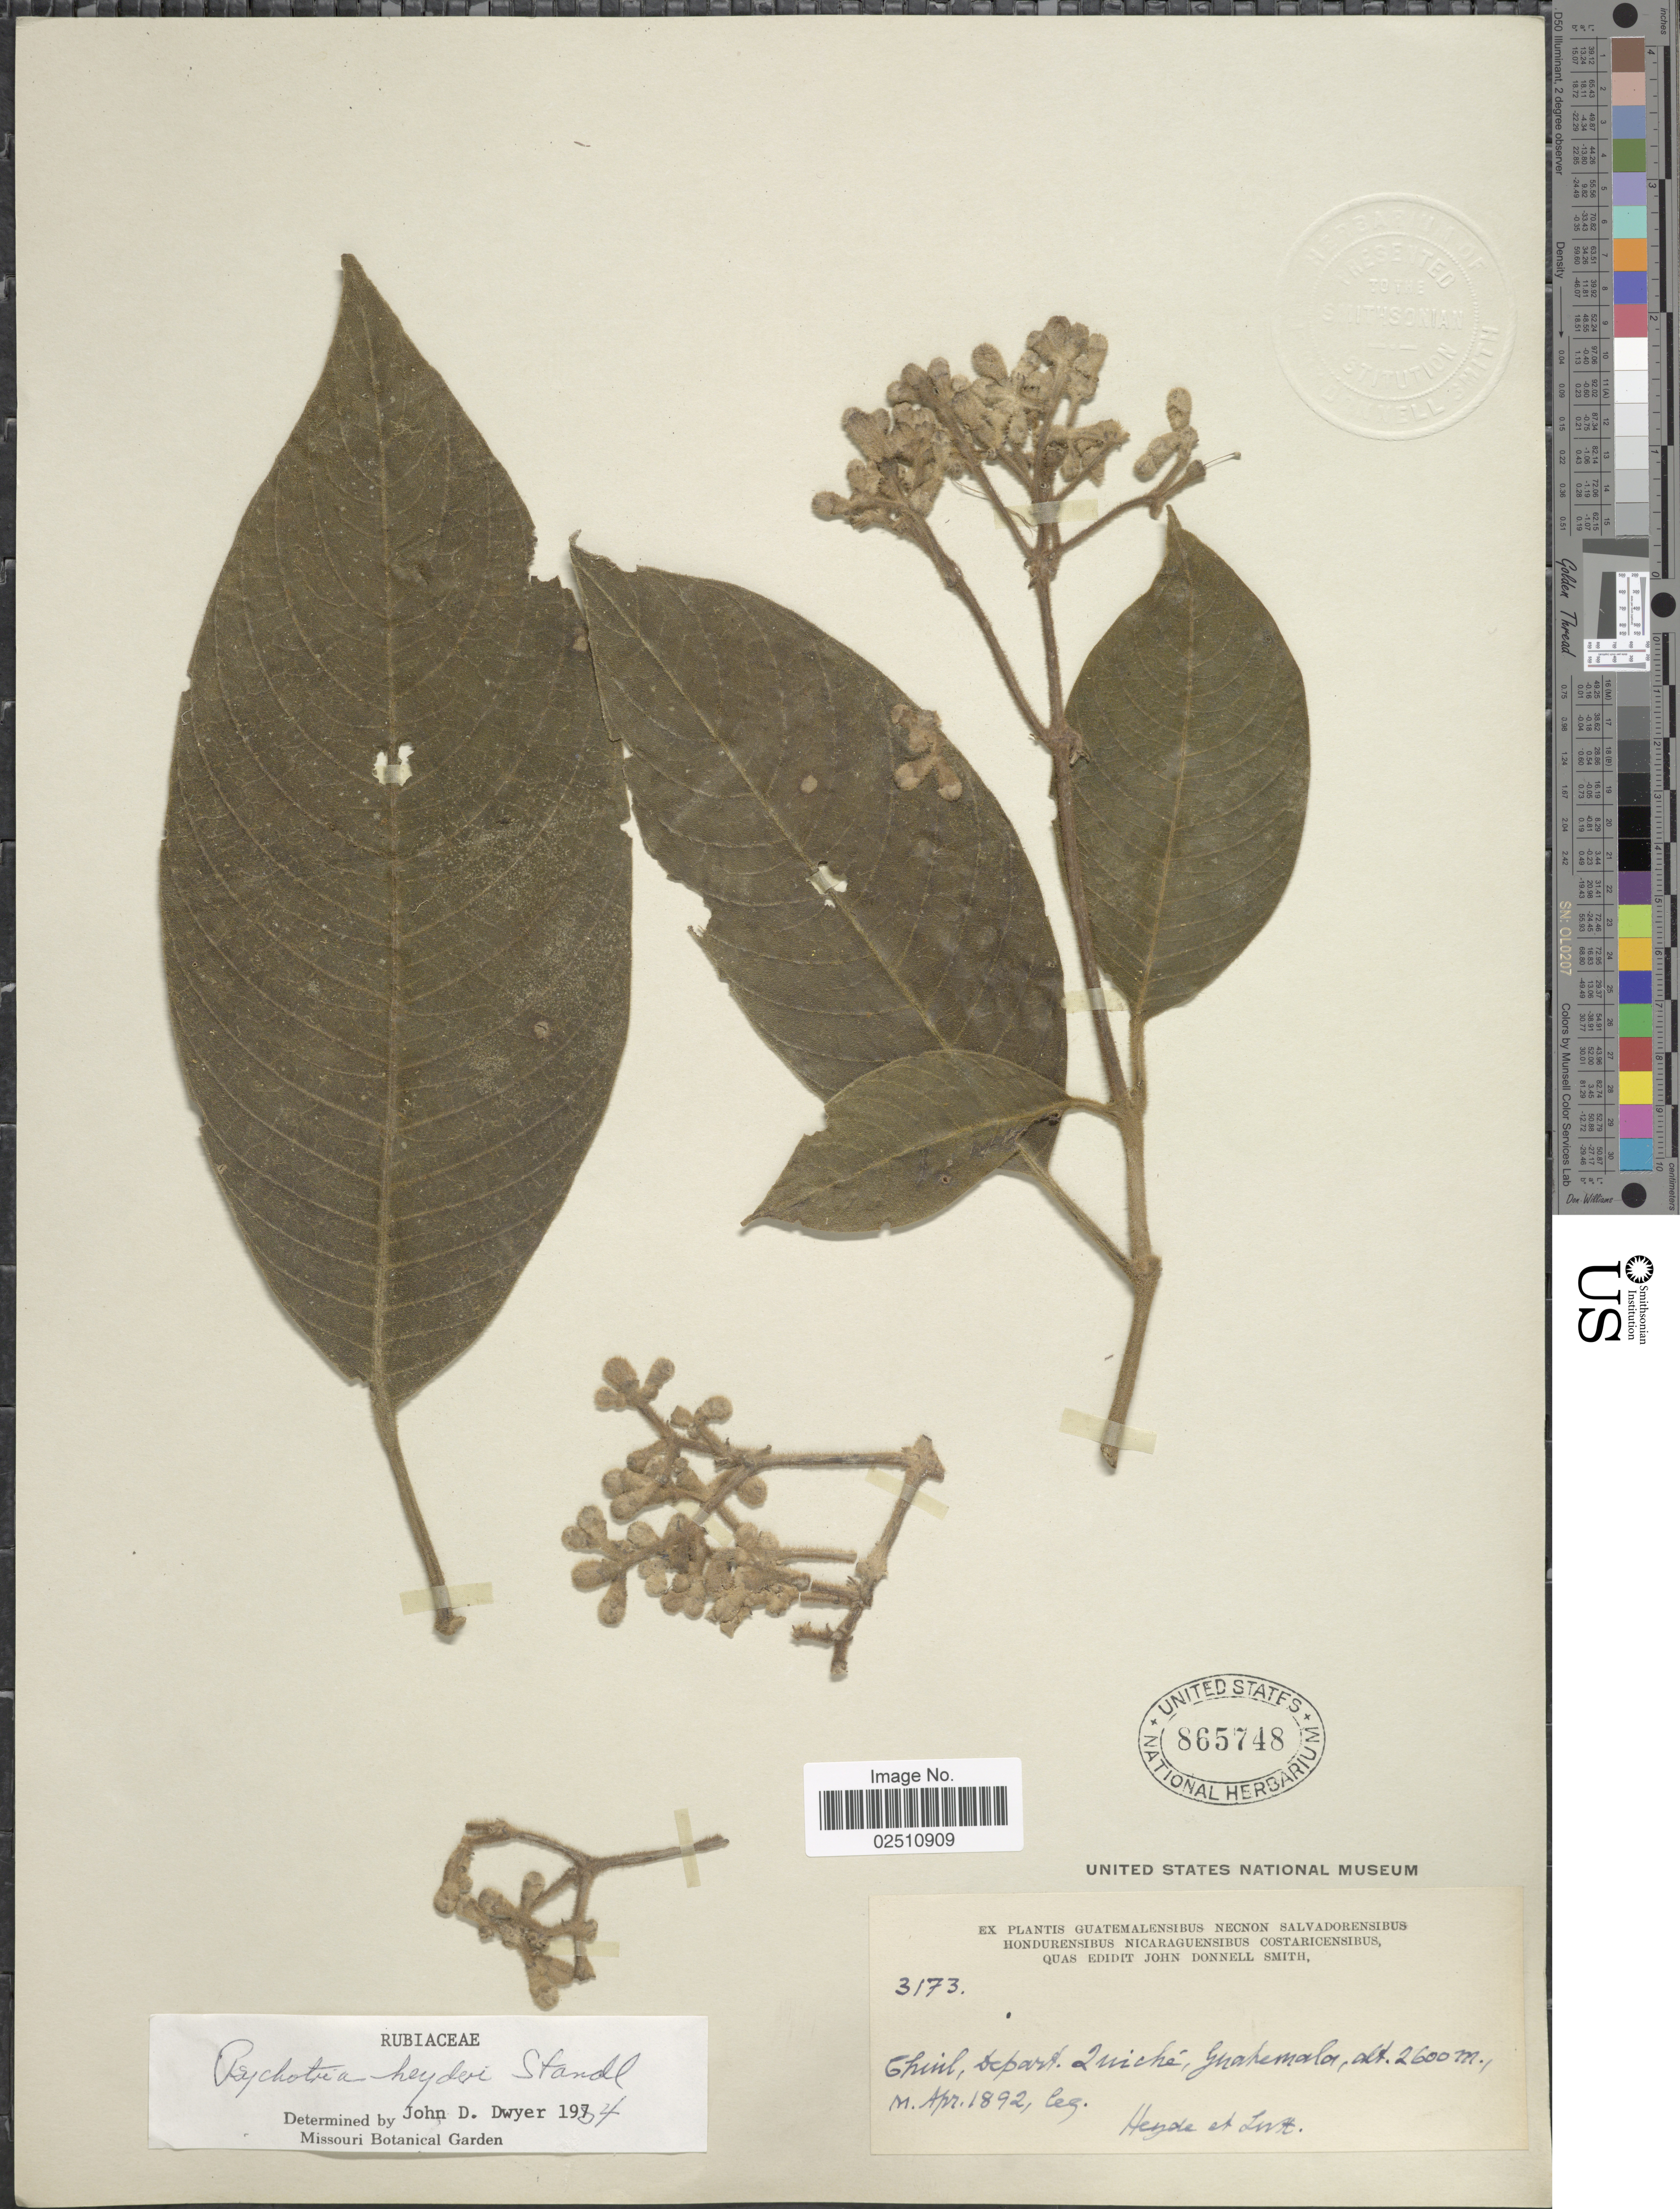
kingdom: Plantae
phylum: Tracheophyta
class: Magnoliopsida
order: Gentianales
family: Rubiaceae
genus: Psychotria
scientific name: Psychotria heydei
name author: Standl.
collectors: Heyde & Lux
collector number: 3173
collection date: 1892-04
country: Guatemala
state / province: El Quiché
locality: Chisil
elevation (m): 2600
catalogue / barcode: US 865748